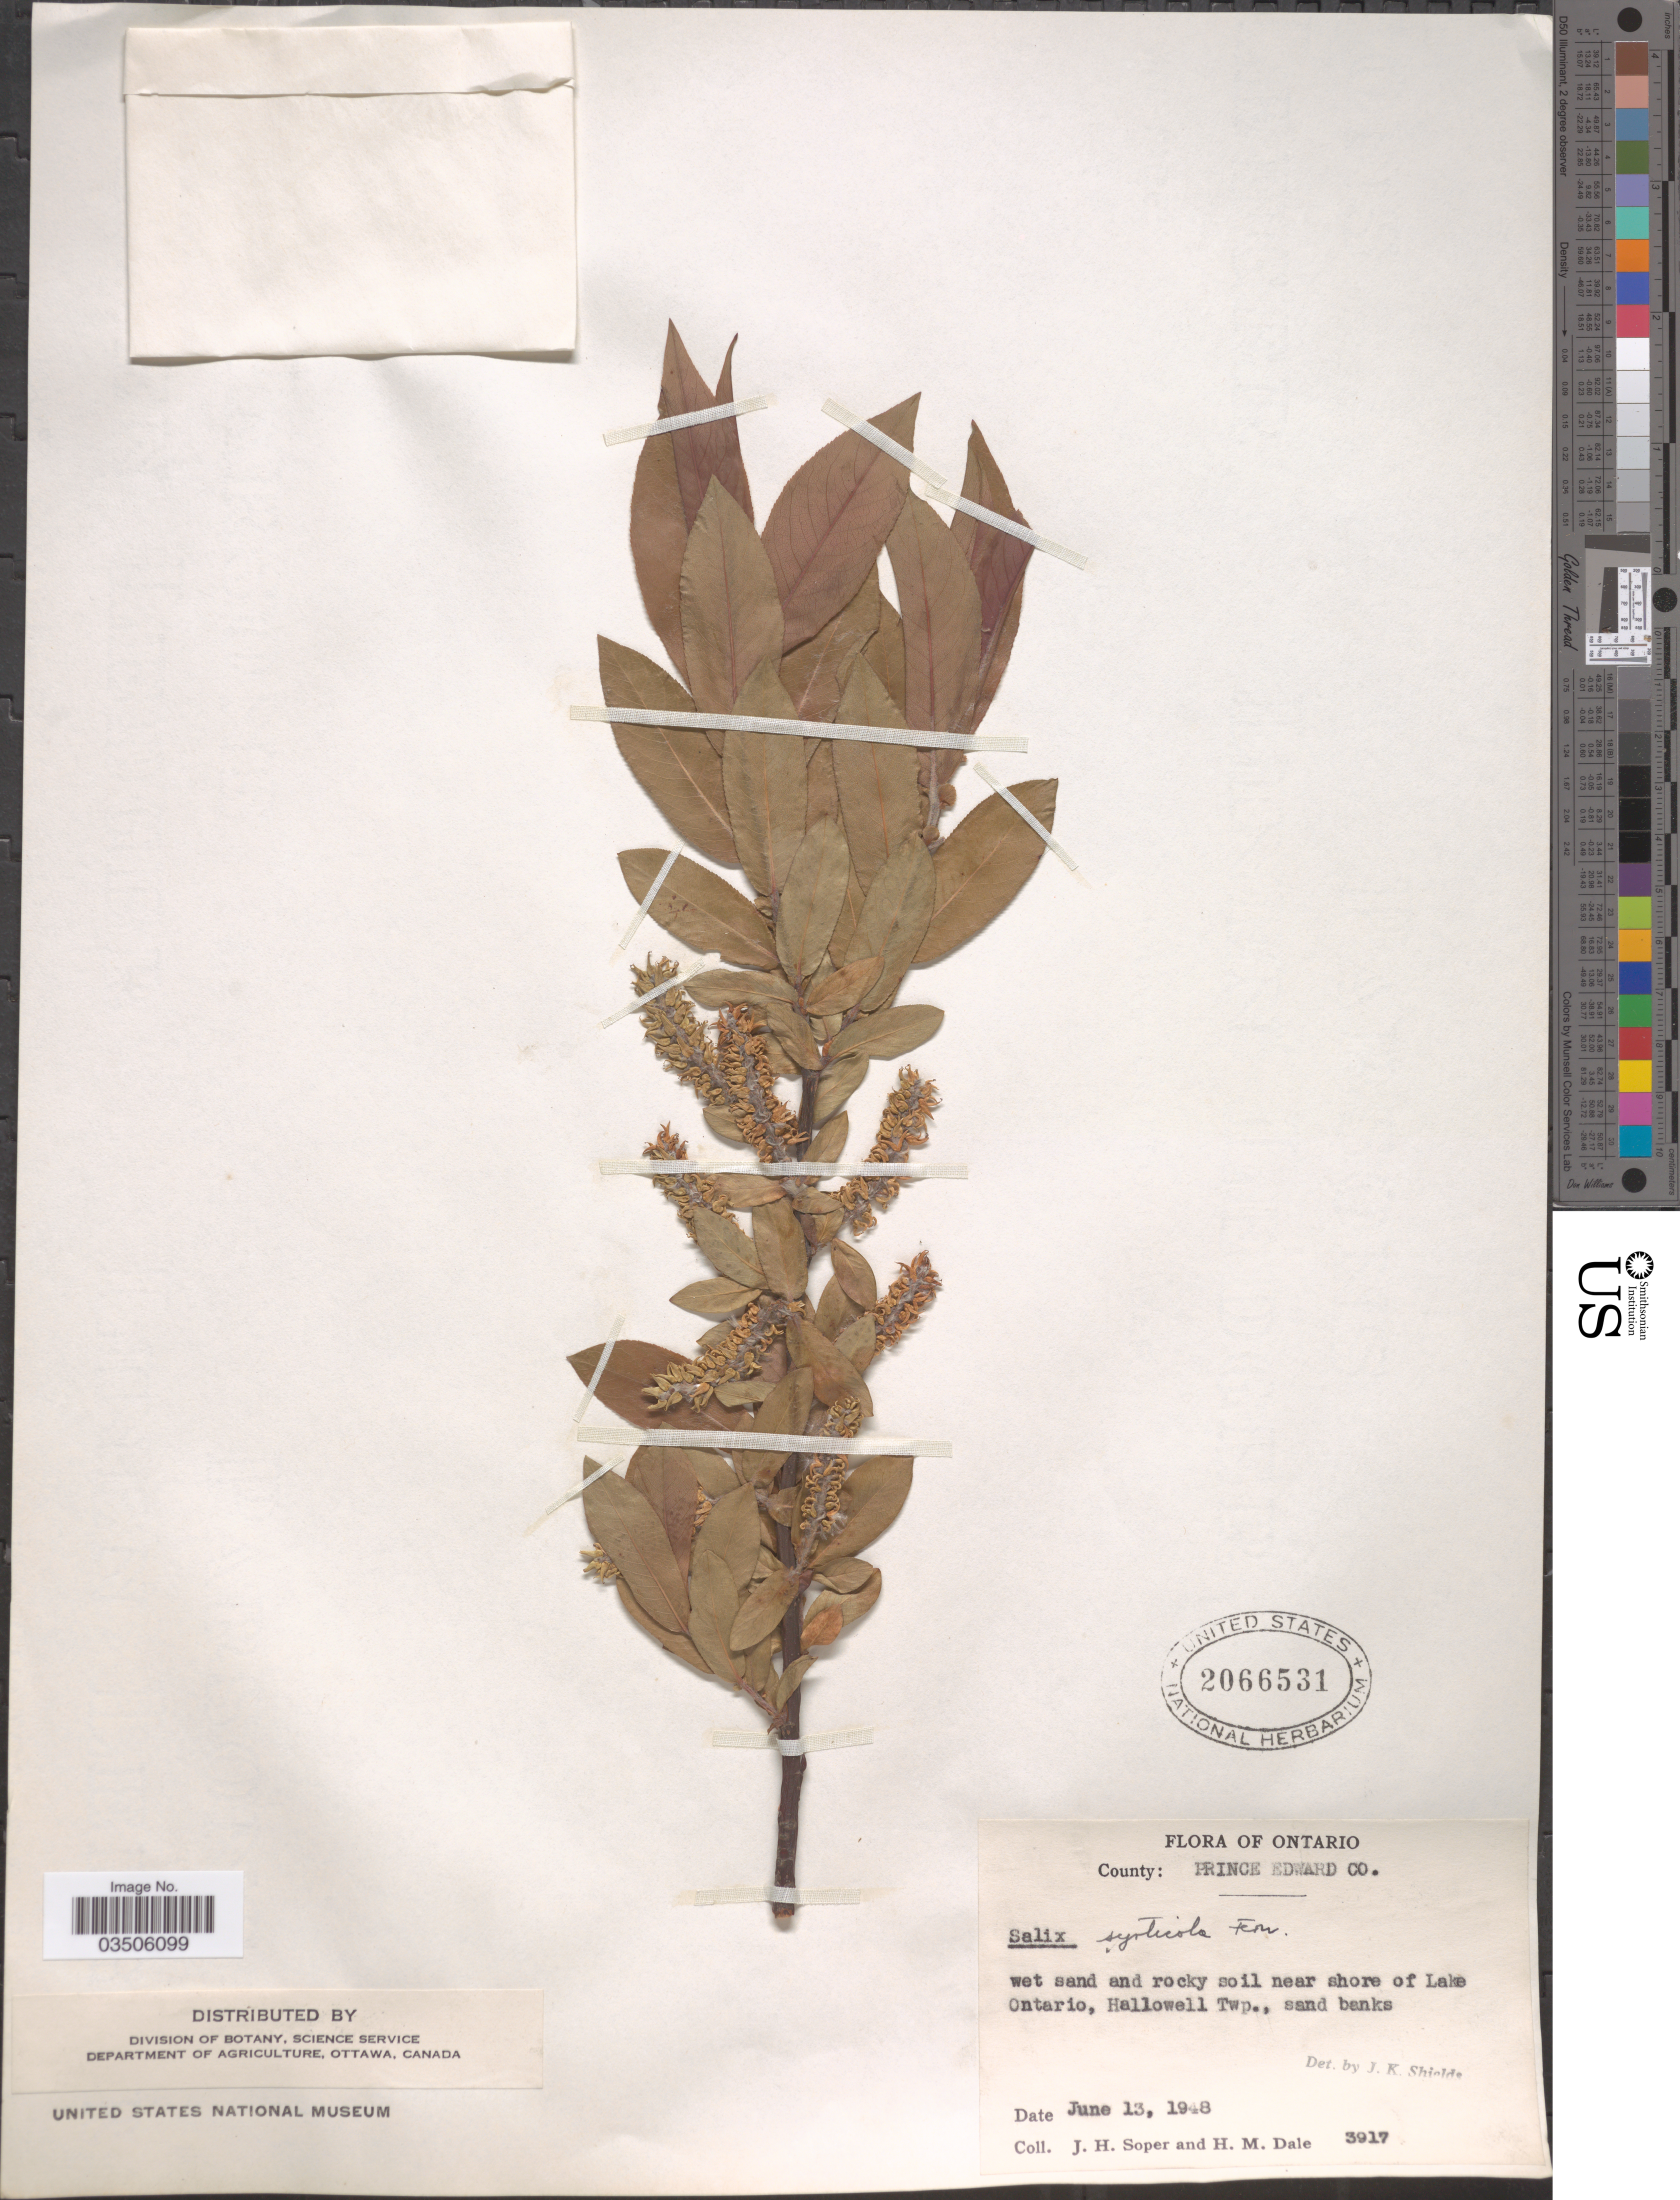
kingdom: Plantae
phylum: Tracheophyta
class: Magnoliopsida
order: Malpighiales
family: Salicaceae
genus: Salix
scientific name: Salix syrticola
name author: Fernald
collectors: J. H. Soper & H. M. Dale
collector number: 3917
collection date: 1948-06-13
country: Canada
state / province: Ontario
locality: County: Prince Edward Co. Near shore of Lake Ontario, Hallowell Twp.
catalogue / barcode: US 2066531